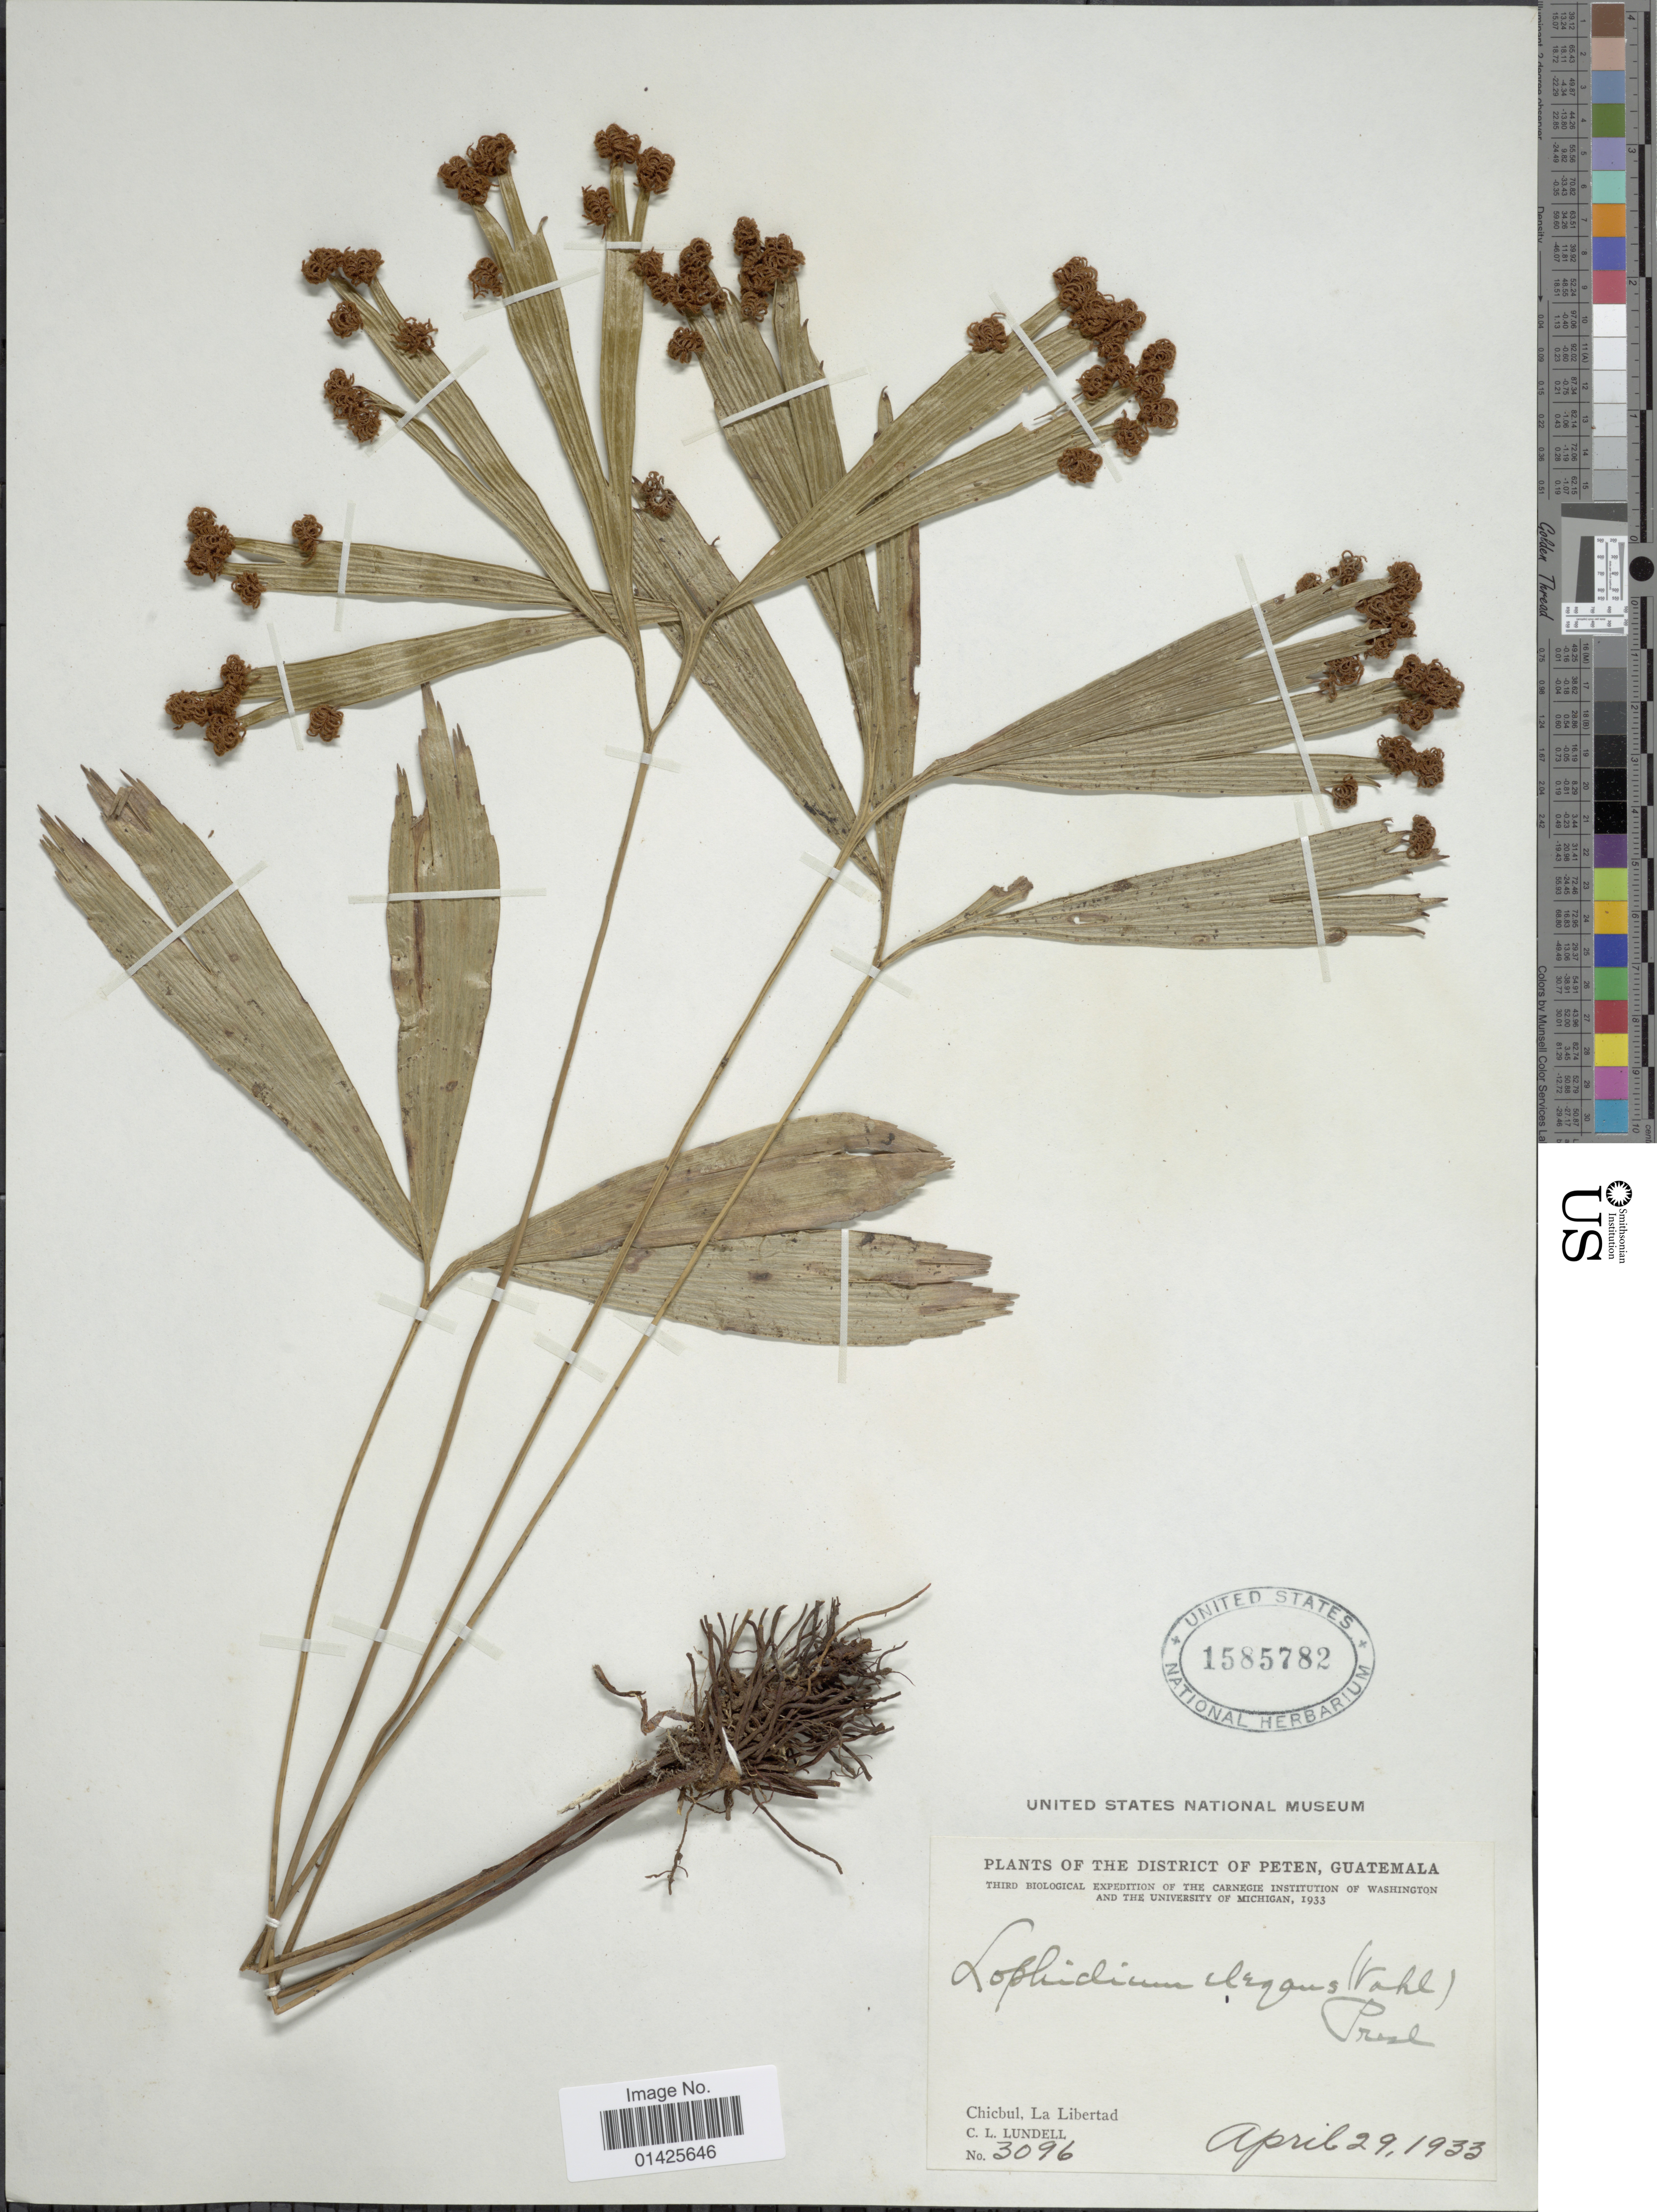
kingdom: Plantae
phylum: Tracheophyta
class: Polypodiopsida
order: Schizaeales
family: Schizaeaceae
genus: Schizaea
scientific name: Schizaea elegans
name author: (Vahl) Sw.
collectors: C. L. Lundell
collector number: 3096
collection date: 1933-04-29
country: Guatemala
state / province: El Petén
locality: Chicbul, La Libertad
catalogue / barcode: US 1585782